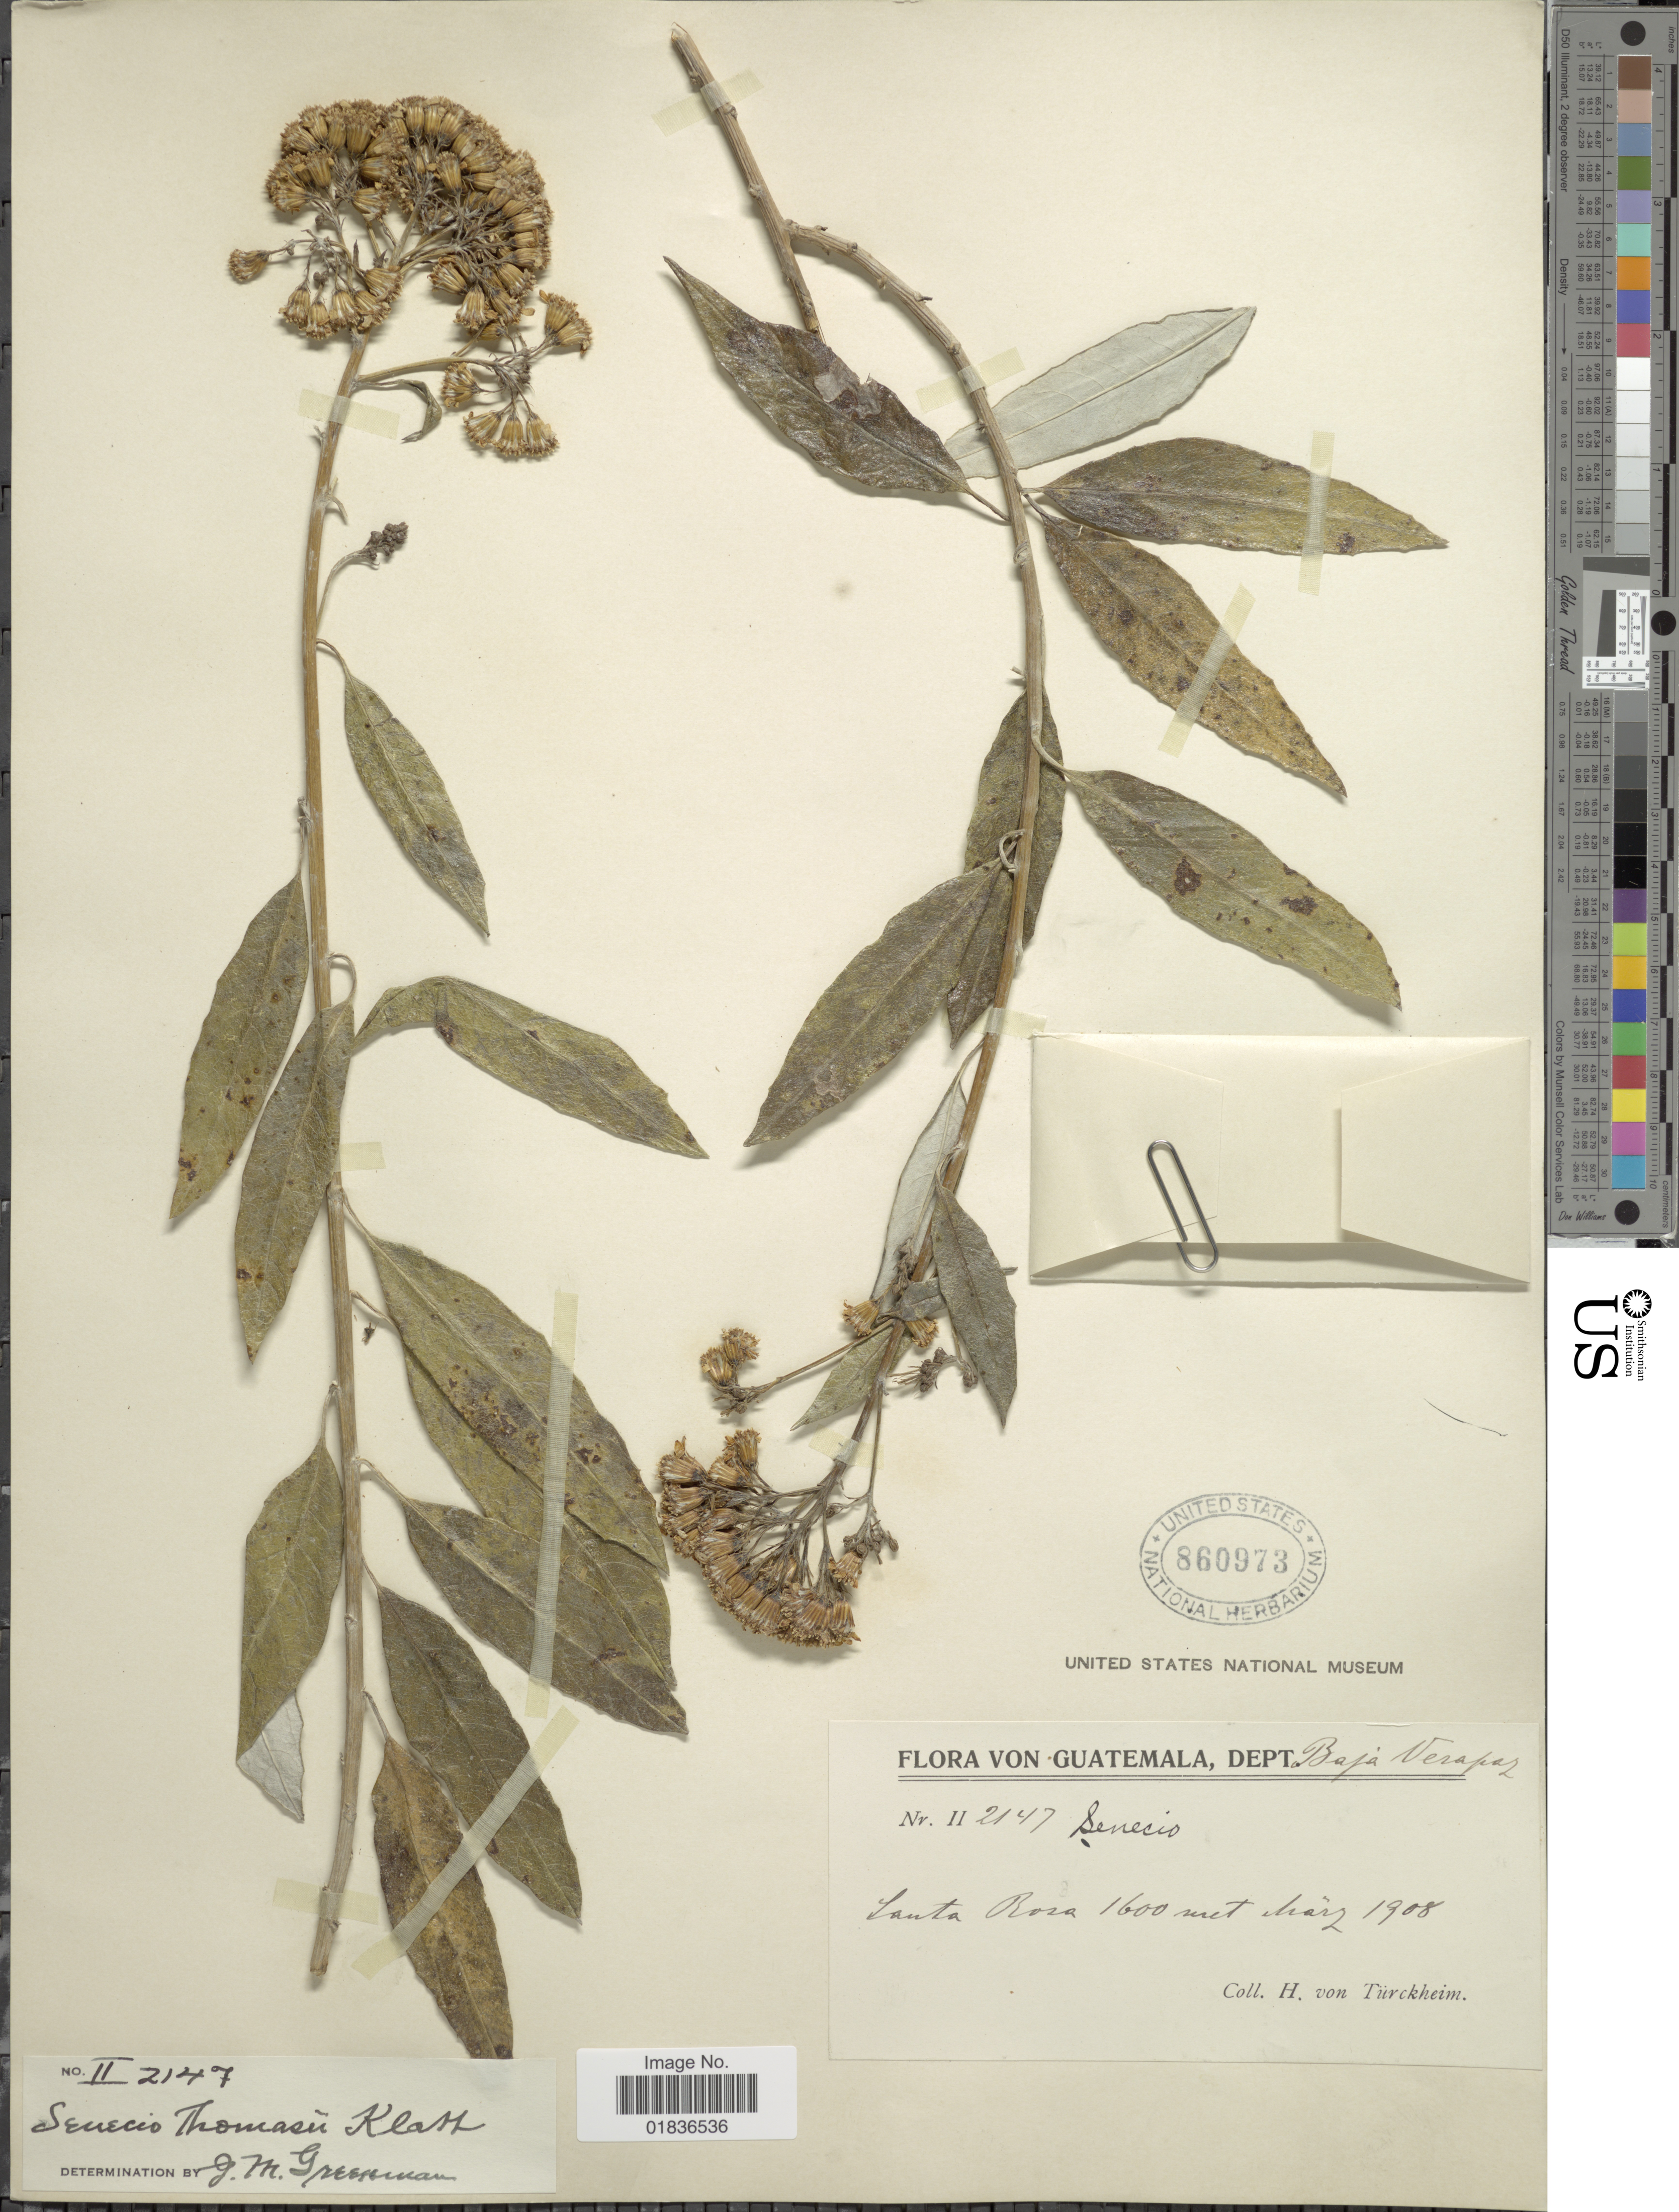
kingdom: Plantae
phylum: Tracheophyta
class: Magnoliopsida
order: Asterales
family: Asteraceae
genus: Senecio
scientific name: Senecio deppeanus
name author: Hemsl.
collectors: H. von Türckheim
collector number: II 2147*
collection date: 1908-03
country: Guatemala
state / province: Baja Verapaz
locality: Santa Rosa.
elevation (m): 1600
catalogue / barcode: US 860973